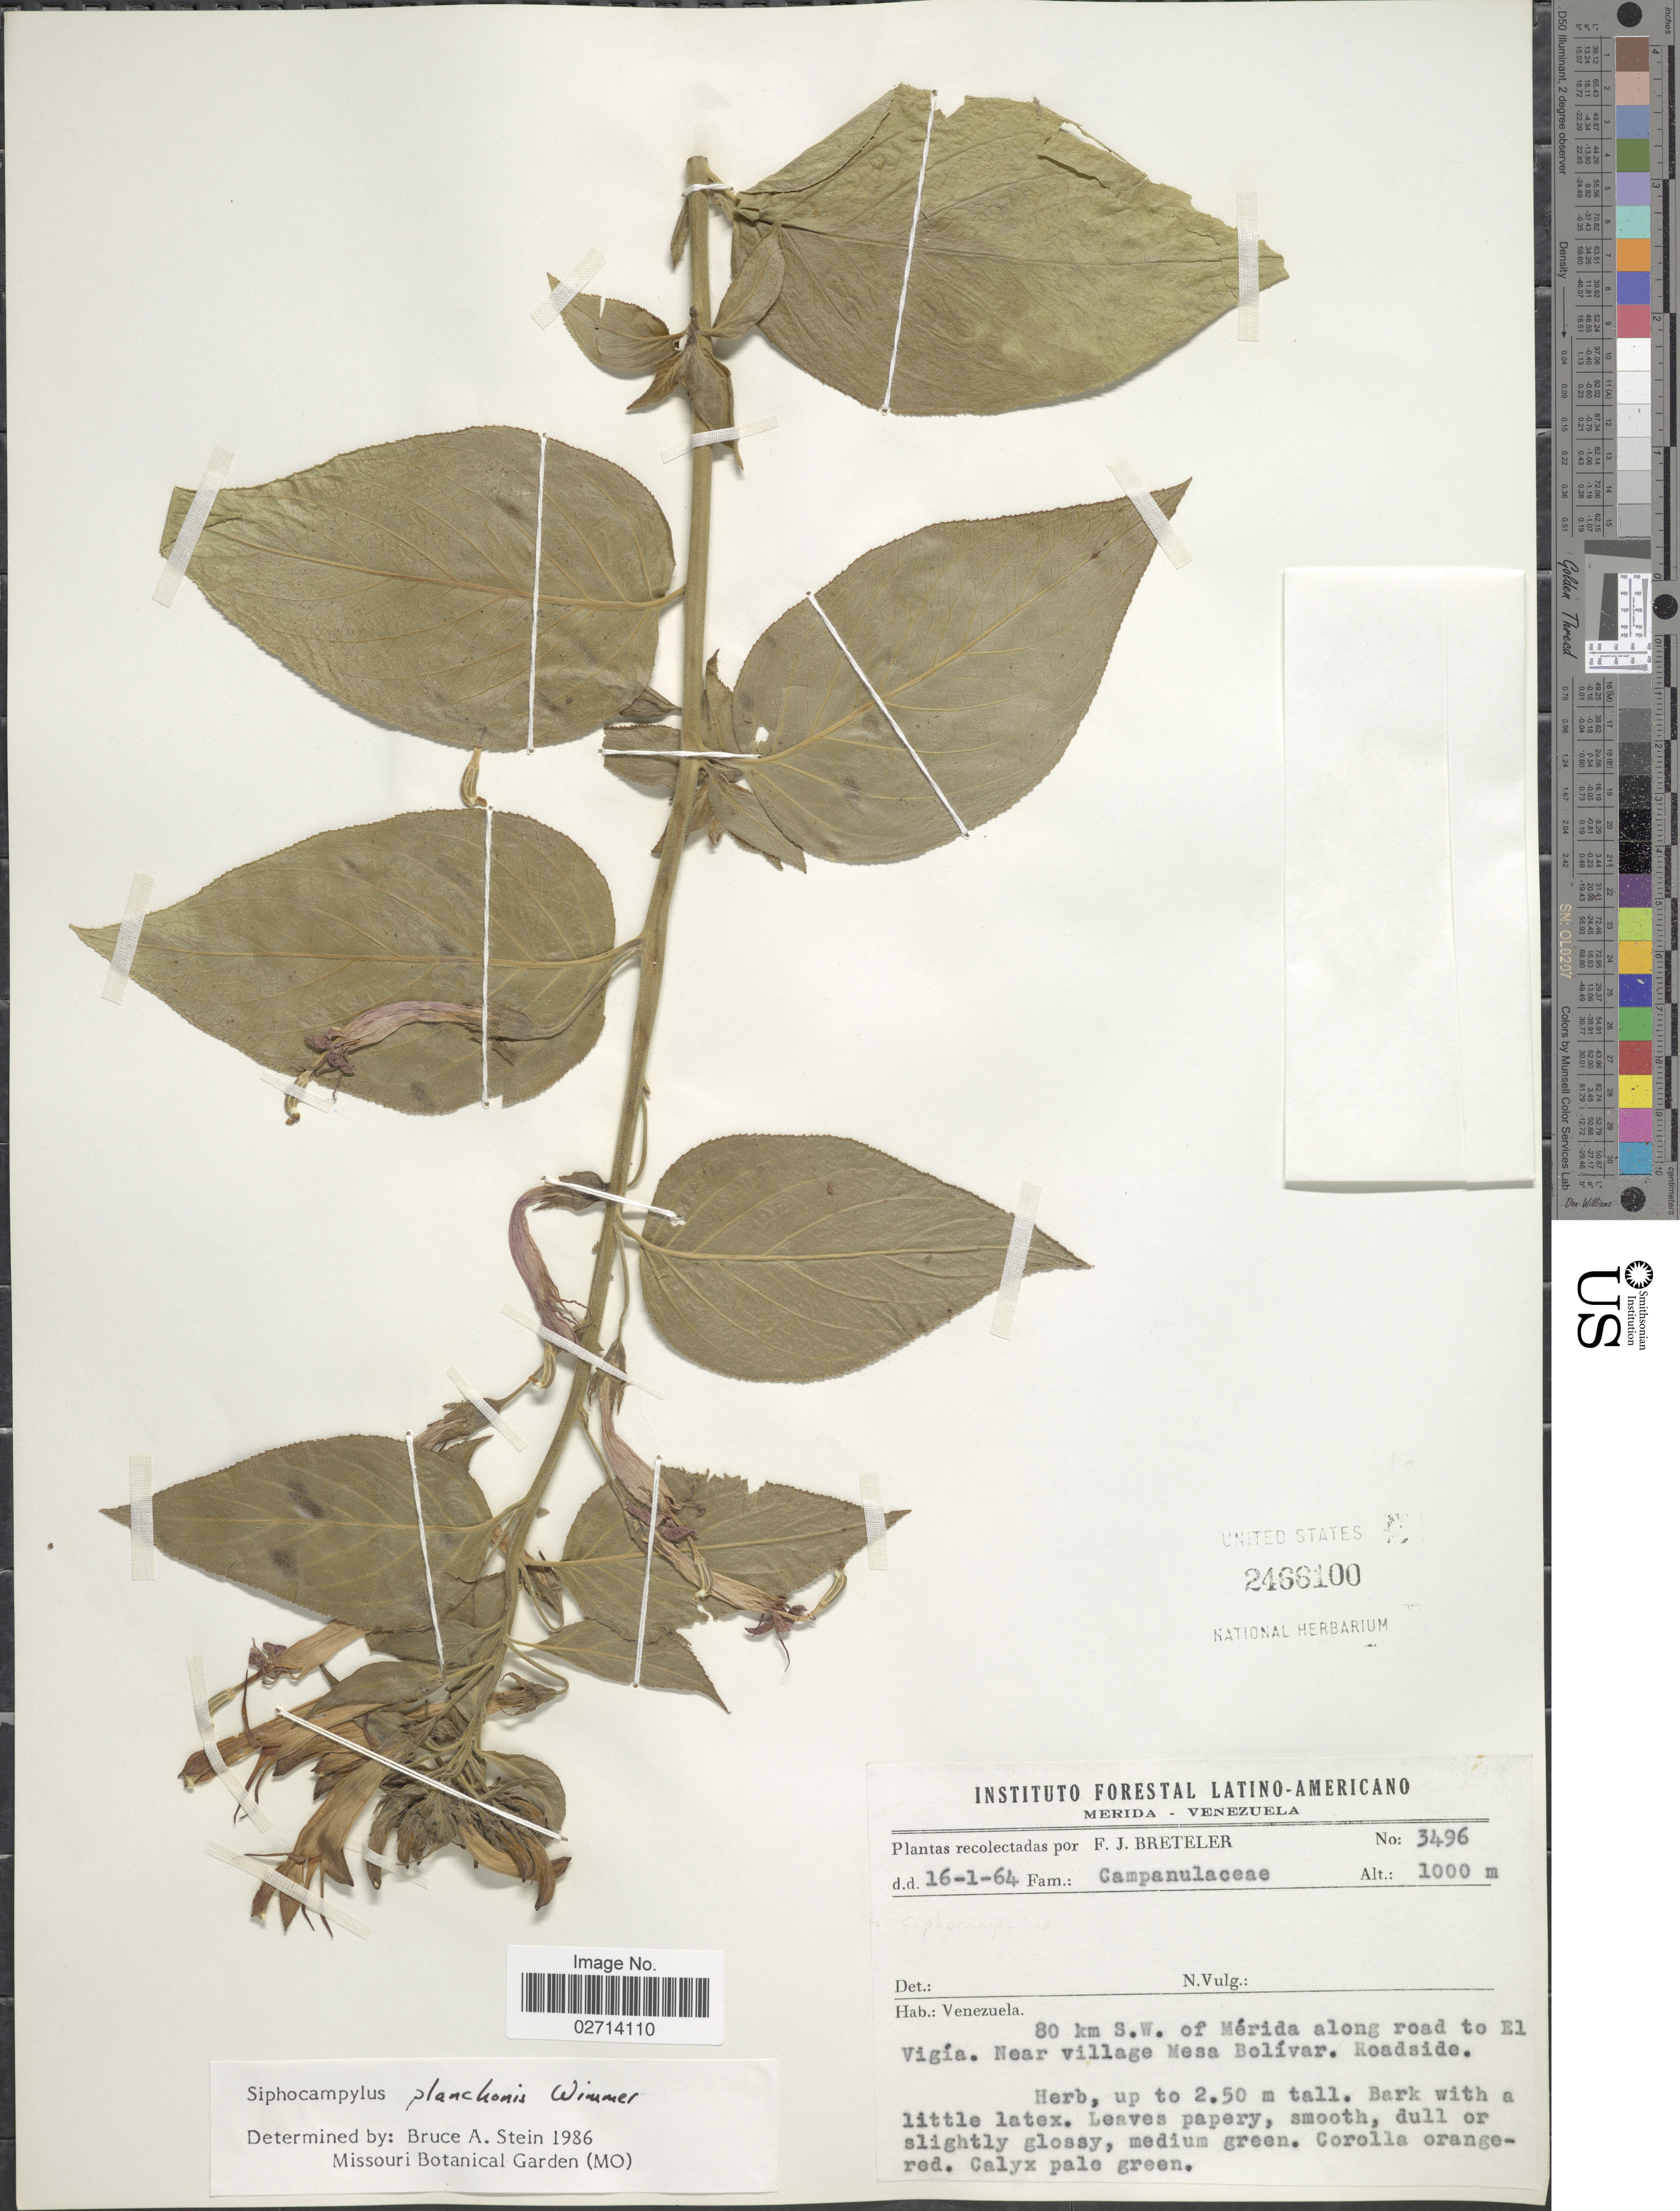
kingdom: Plantae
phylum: Tracheophyta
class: Magnoliopsida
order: Asterales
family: Campanulaceae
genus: Siphocampylus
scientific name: Siphocampylus planchonis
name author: E. Wimm.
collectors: F. J. Breteler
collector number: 3496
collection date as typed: Transcribed d/m/y: 16/1/64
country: Venezuela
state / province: Mérida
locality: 80 km S.W. of Merida along road to El Vigia, near village Mesa Bolivar, roadside.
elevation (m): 1000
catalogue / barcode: US 2466100